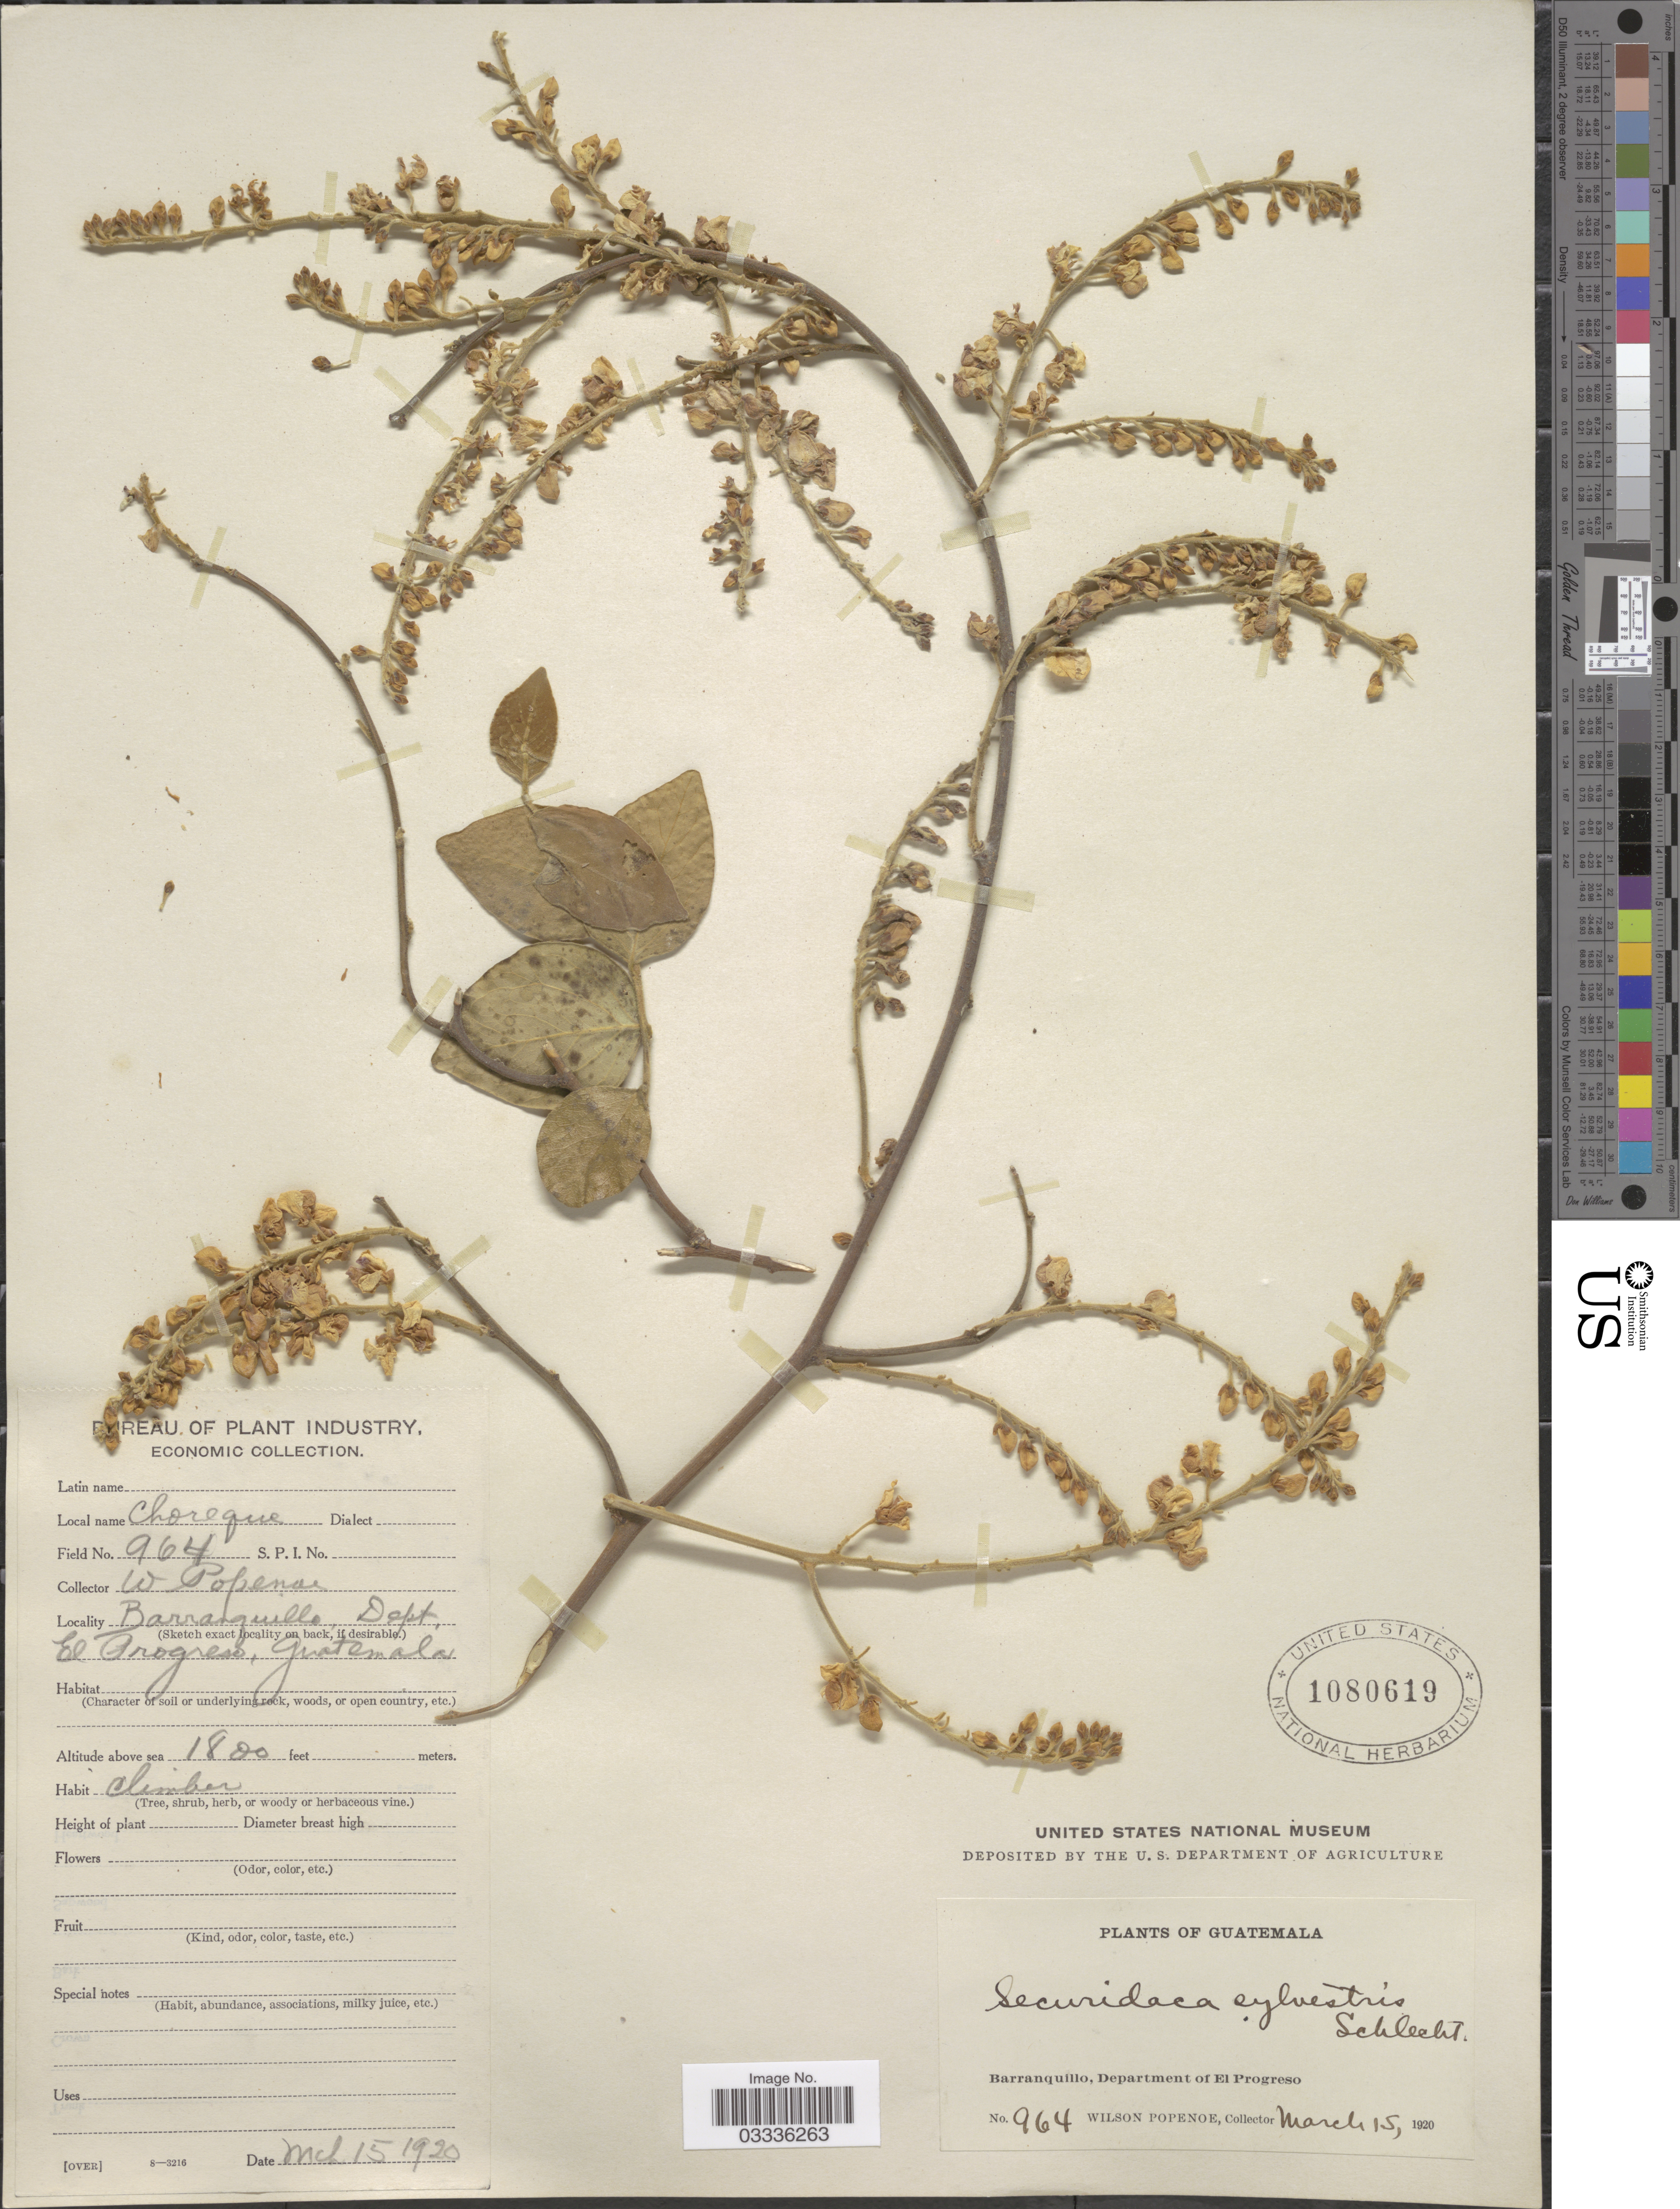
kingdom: Plantae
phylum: Tracheophyta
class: Magnoliopsida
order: Fabales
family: Polygalaceae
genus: Securidaca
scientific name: Securidaca sylvestris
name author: Schltdl.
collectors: F. Popenoe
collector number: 964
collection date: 1920-03-15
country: Guatemala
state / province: El Progreso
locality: Barranquilla, Dept. El Progreso.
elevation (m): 549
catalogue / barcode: US 1080619